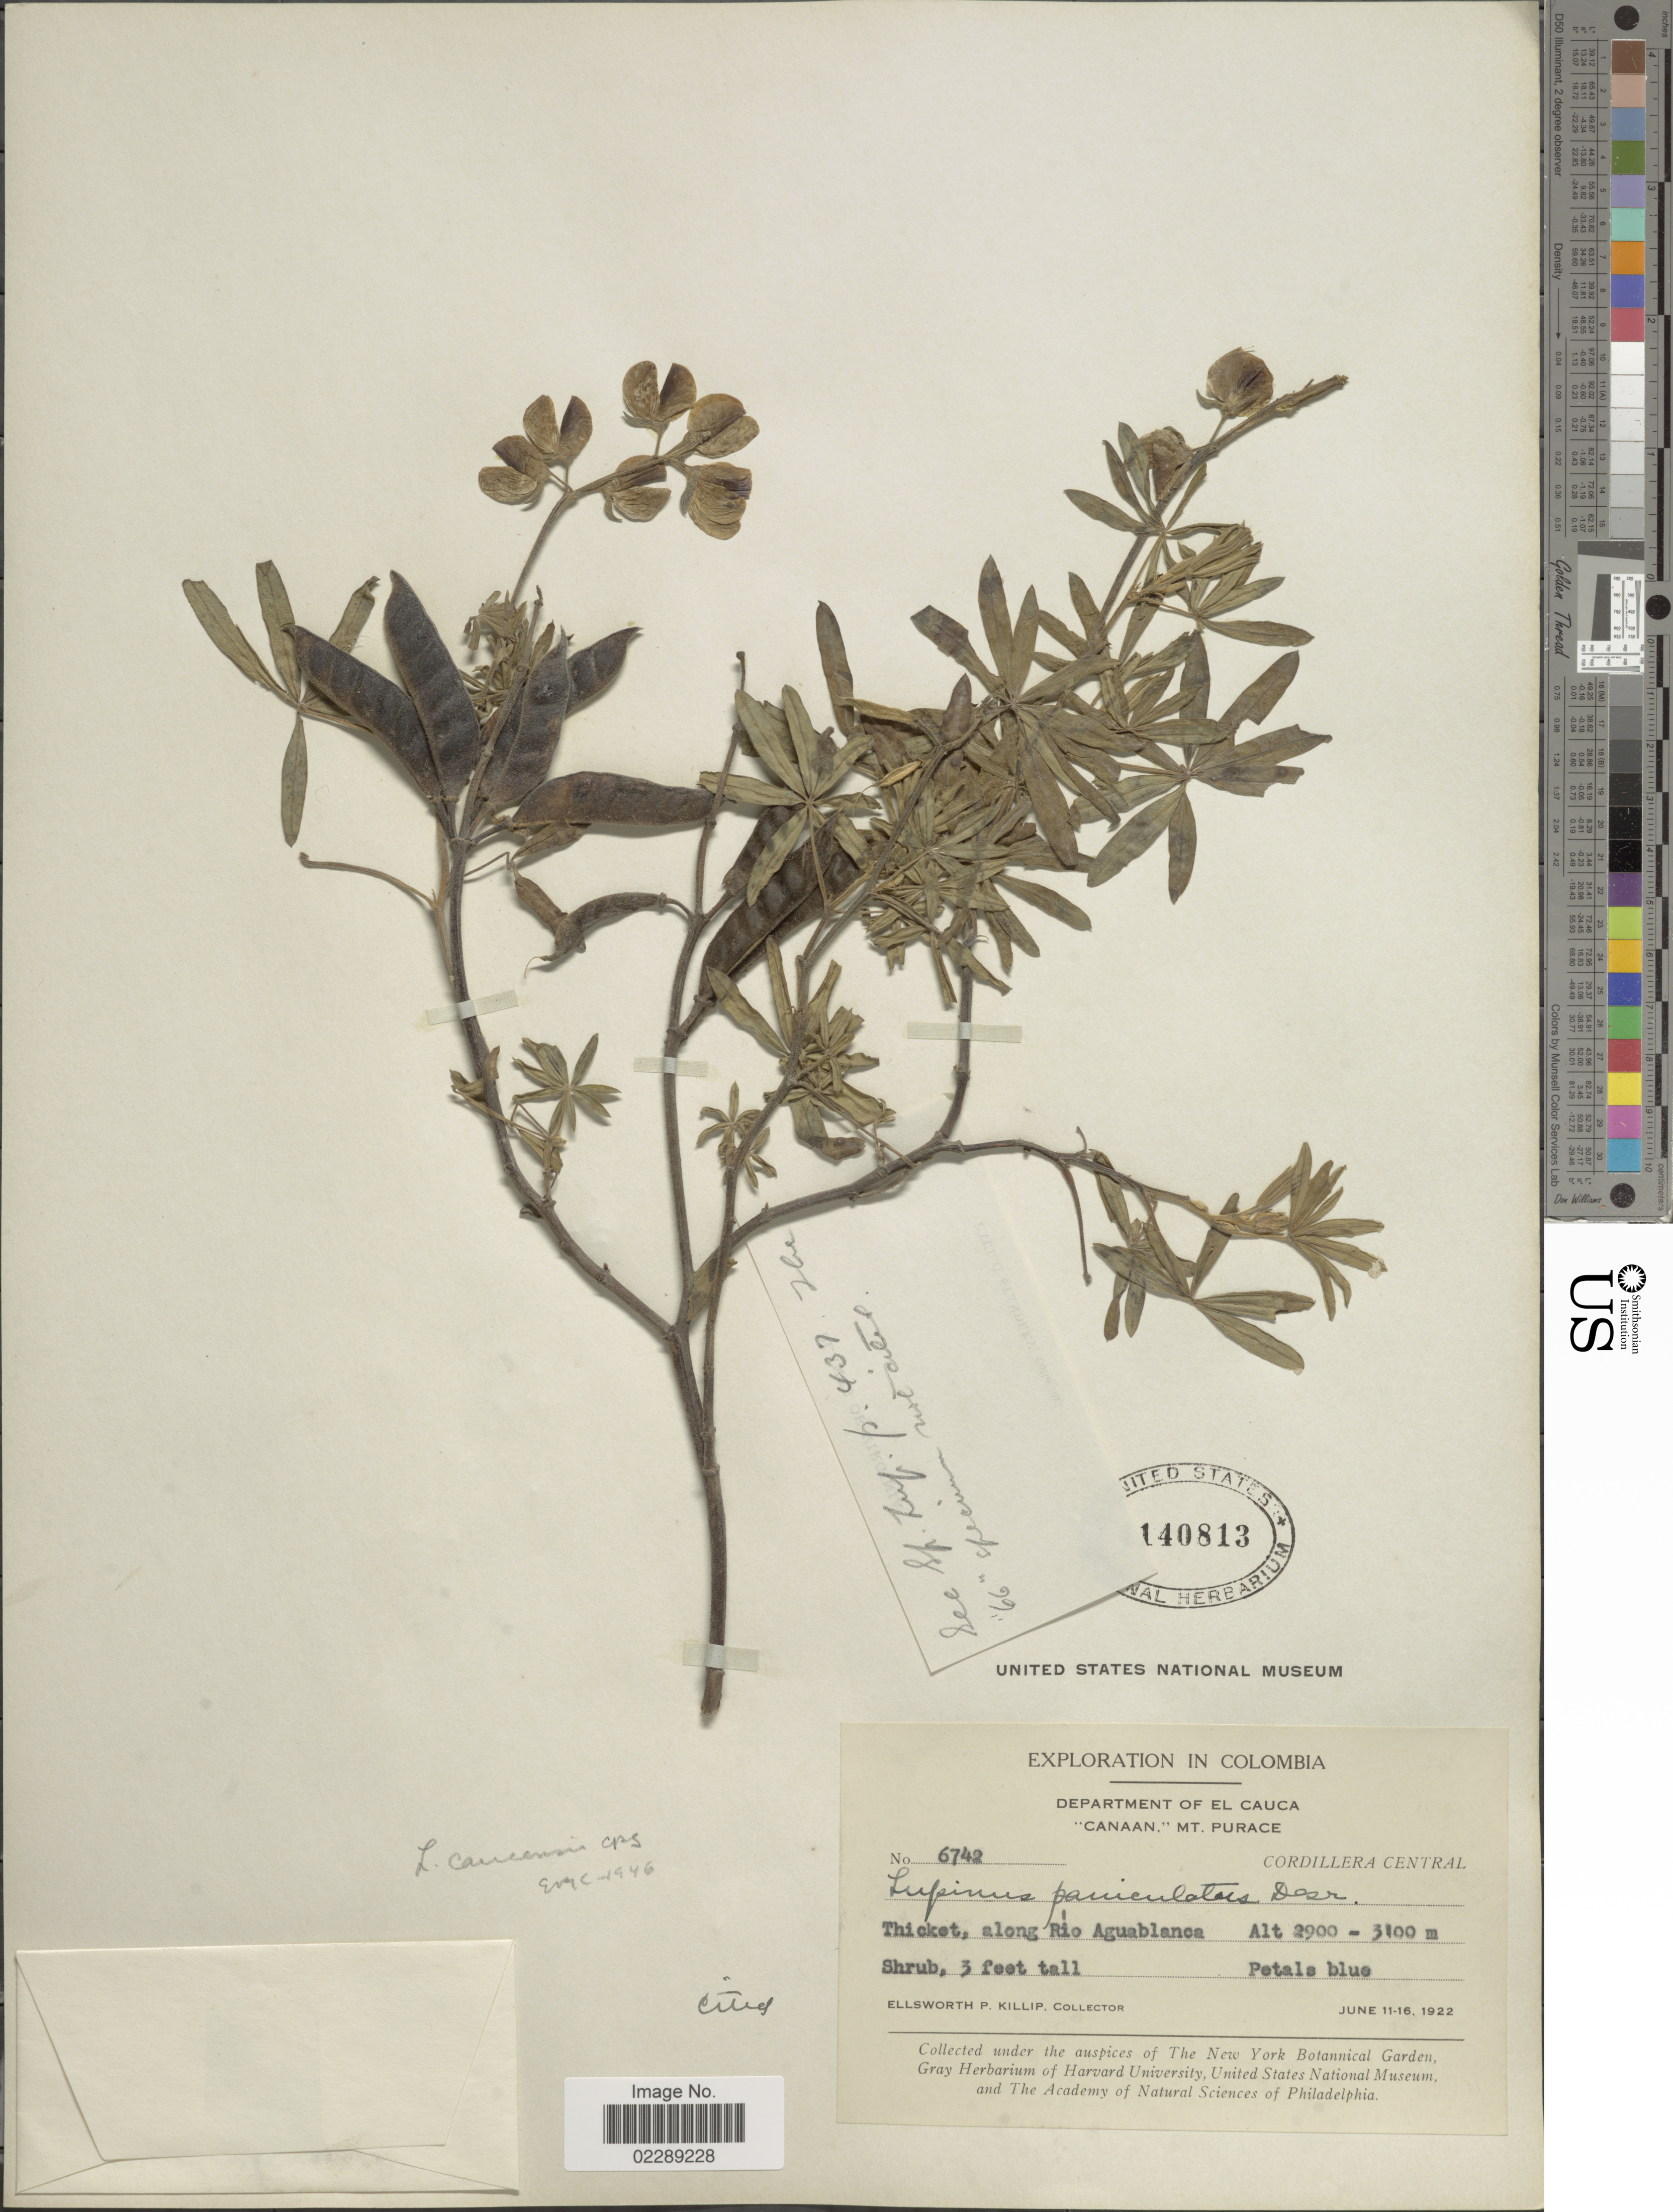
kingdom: Plantae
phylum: Tracheophyta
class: Magnoliopsida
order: Fabales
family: Fabaceae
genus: Lupinus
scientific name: Lupinus caucensis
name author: C.P. Sm.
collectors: E. P. Killip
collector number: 6742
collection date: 1922-06-11/1922-06-16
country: Colombia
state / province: Cauca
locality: Canaan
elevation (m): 2900